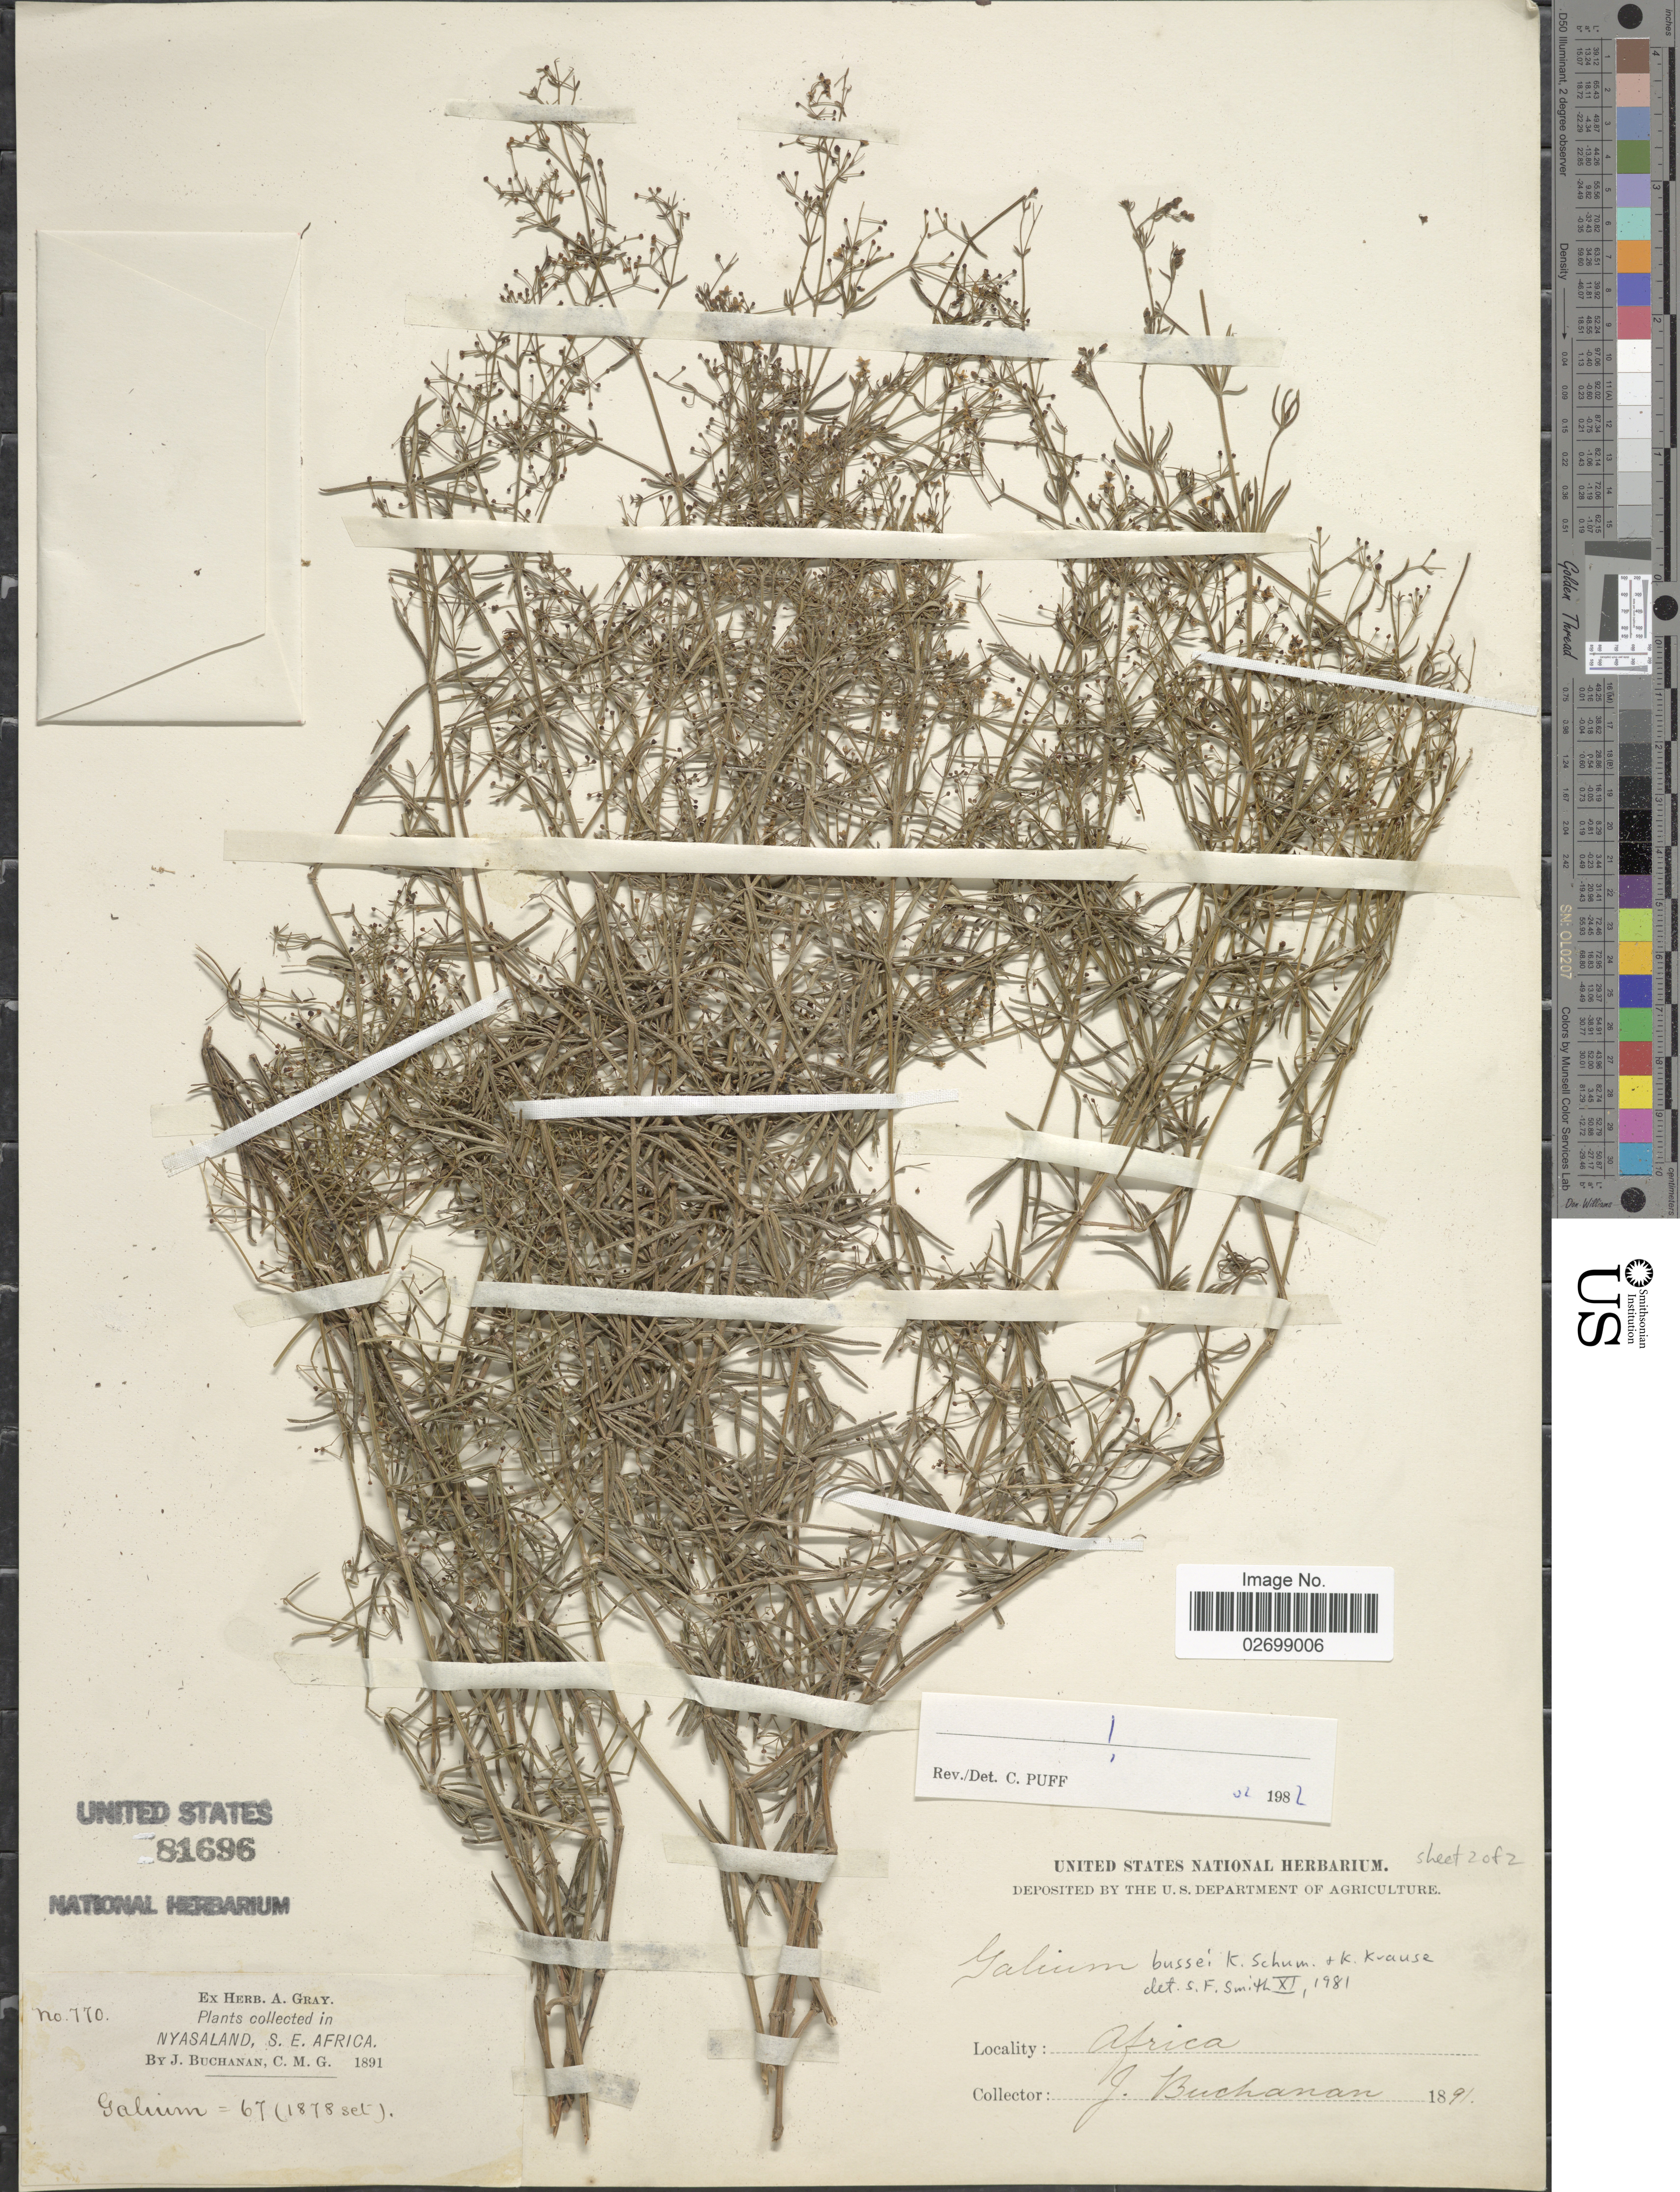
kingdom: Plantae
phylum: Tracheophyta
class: Magnoliopsida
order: Gentianales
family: Rubiaceae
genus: Galium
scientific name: Galium bussei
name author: K. Schum. & K. Krause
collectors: J. Buchanan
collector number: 770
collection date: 1891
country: Malawi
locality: Nyasaland, S. E. Africa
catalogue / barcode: US 81696